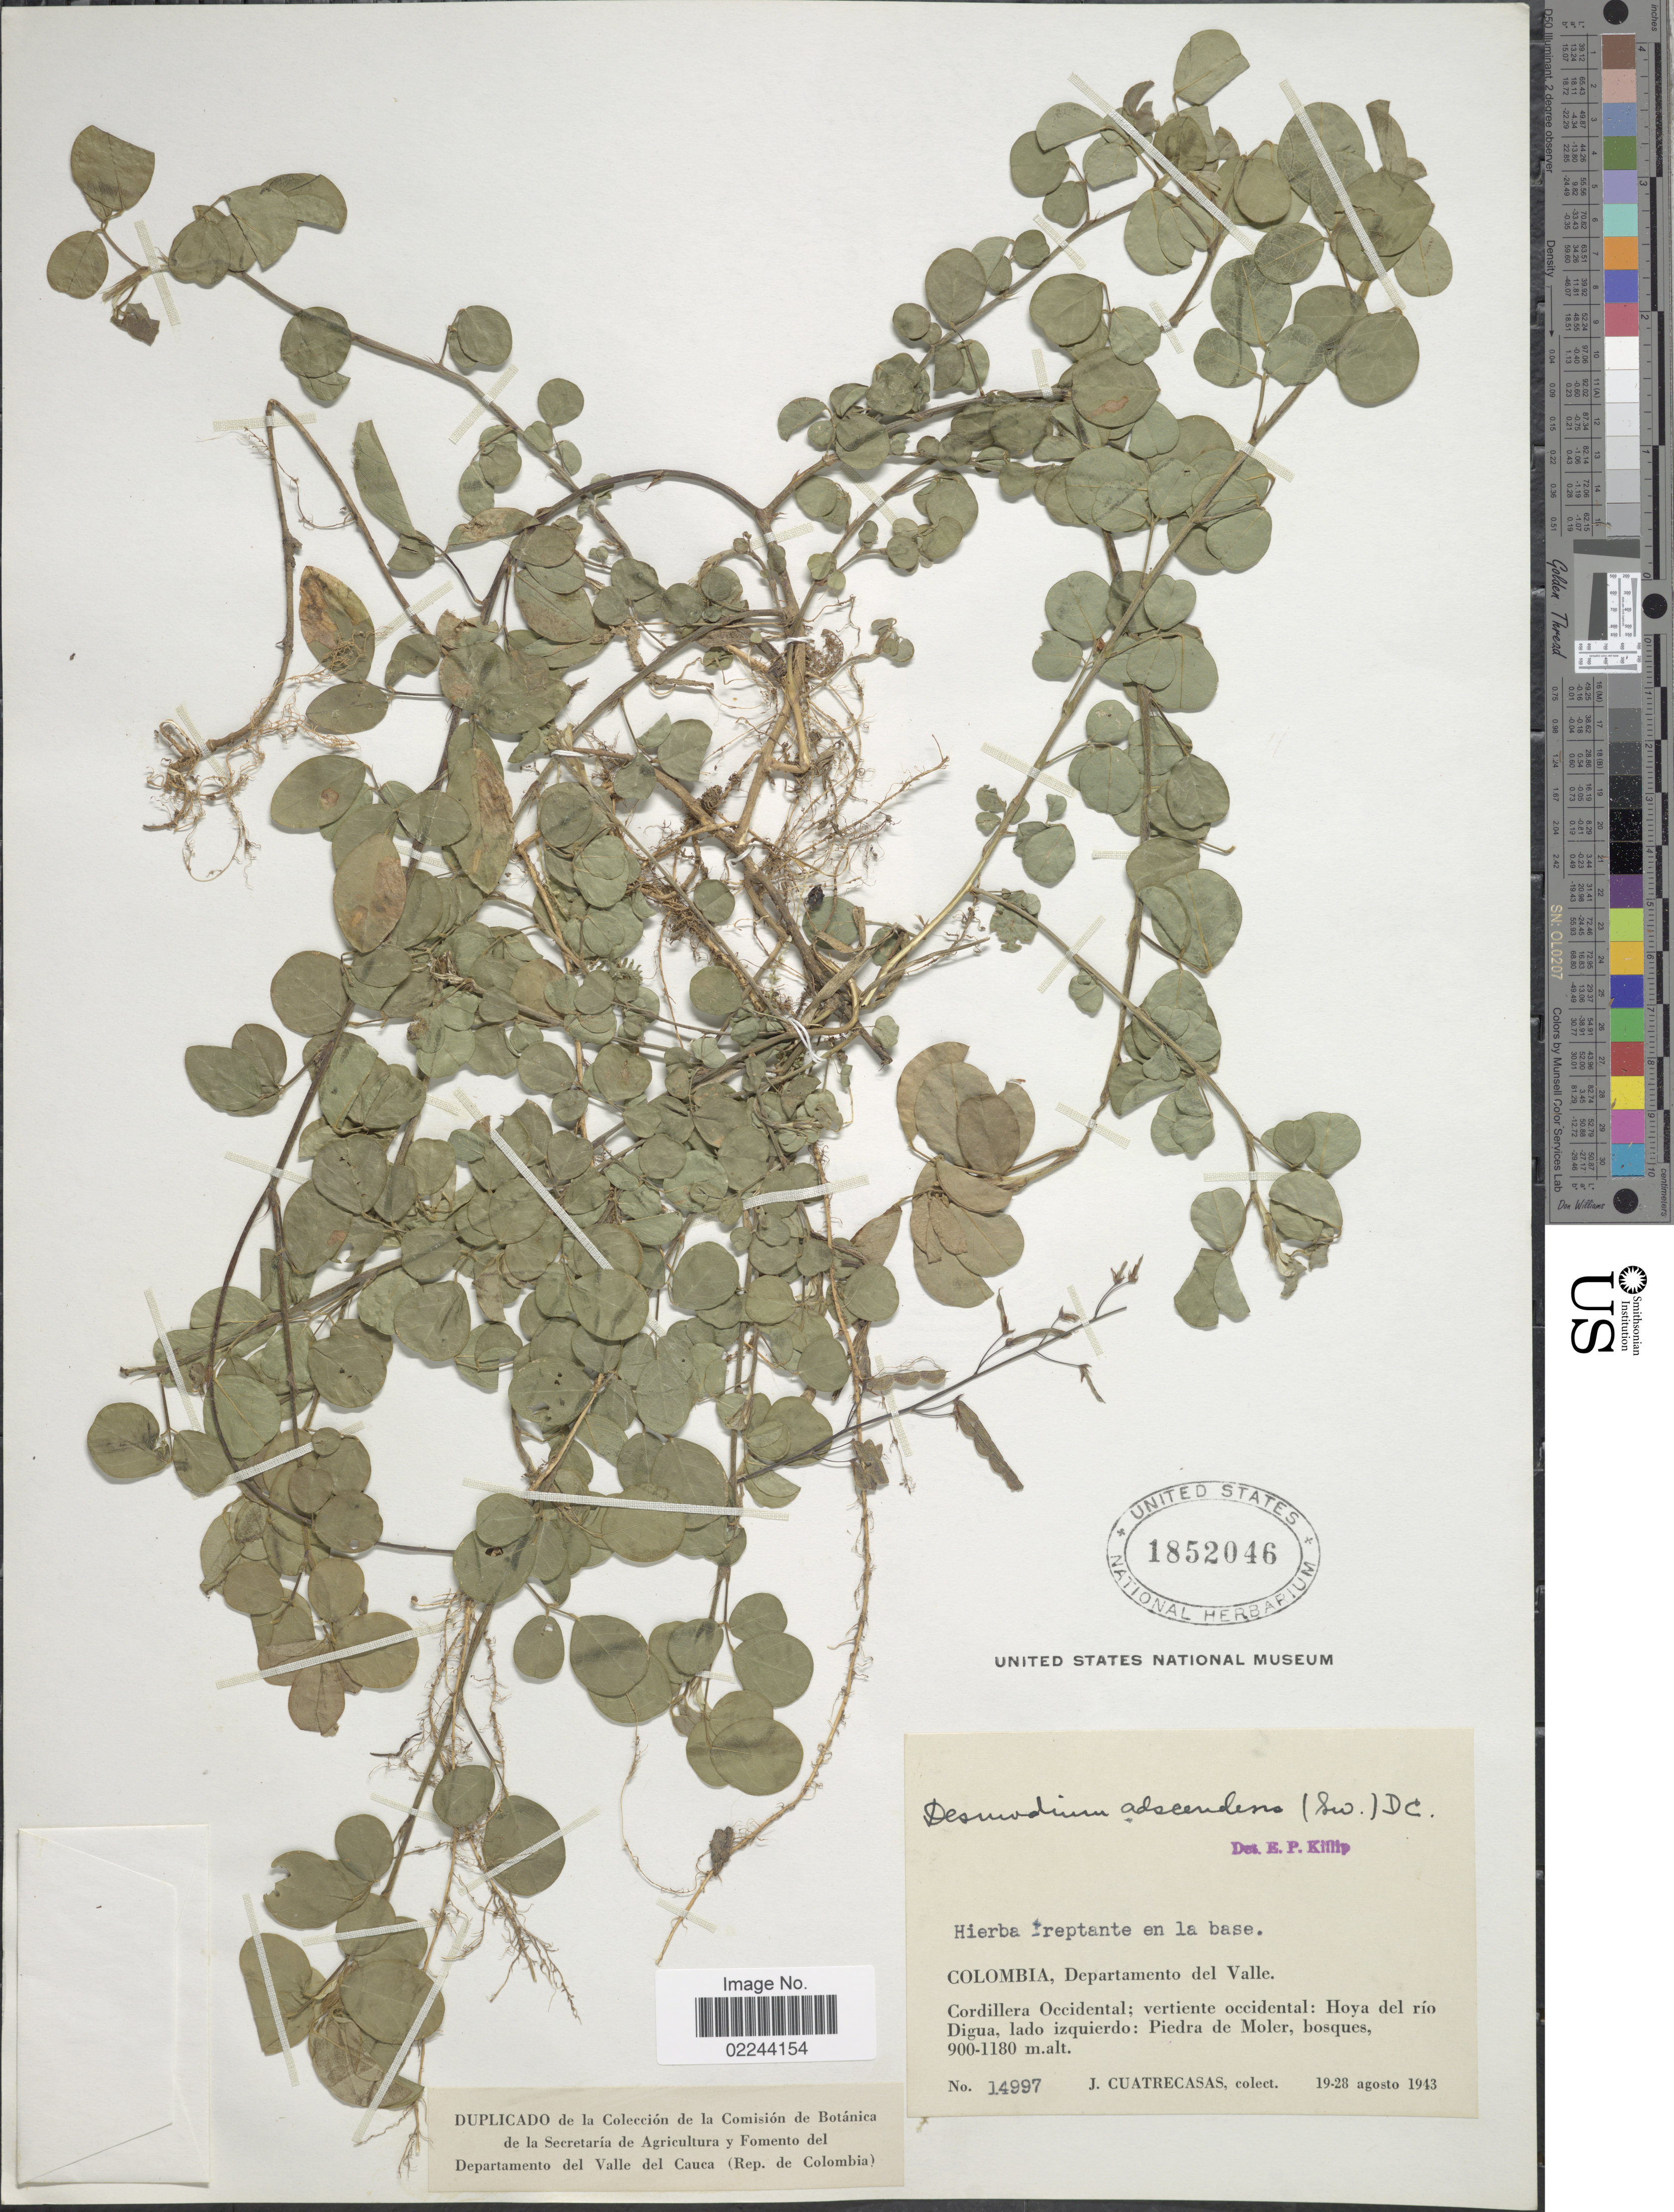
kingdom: Plantae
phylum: Tracheophyta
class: Magnoliopsida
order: Fabales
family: Fabaceae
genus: Grona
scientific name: Grona adscendens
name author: (Sw.) H. Ohashi & K. Ohashi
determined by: Strong, Mark T., (BOT), Smithsonian Institution - National Museum of Natural History (UNITED STATES)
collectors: J. Cuatrecasas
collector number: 14997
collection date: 1943-08-19/1943-08-28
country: Colombia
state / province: Valle del Cauca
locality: Departamento del Valle, Cordillera Occidental; vertiente occidental: Hoya del río Digua, aldo izquierdo: Piedra de Moler, bosques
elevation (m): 900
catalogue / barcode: US 1852046